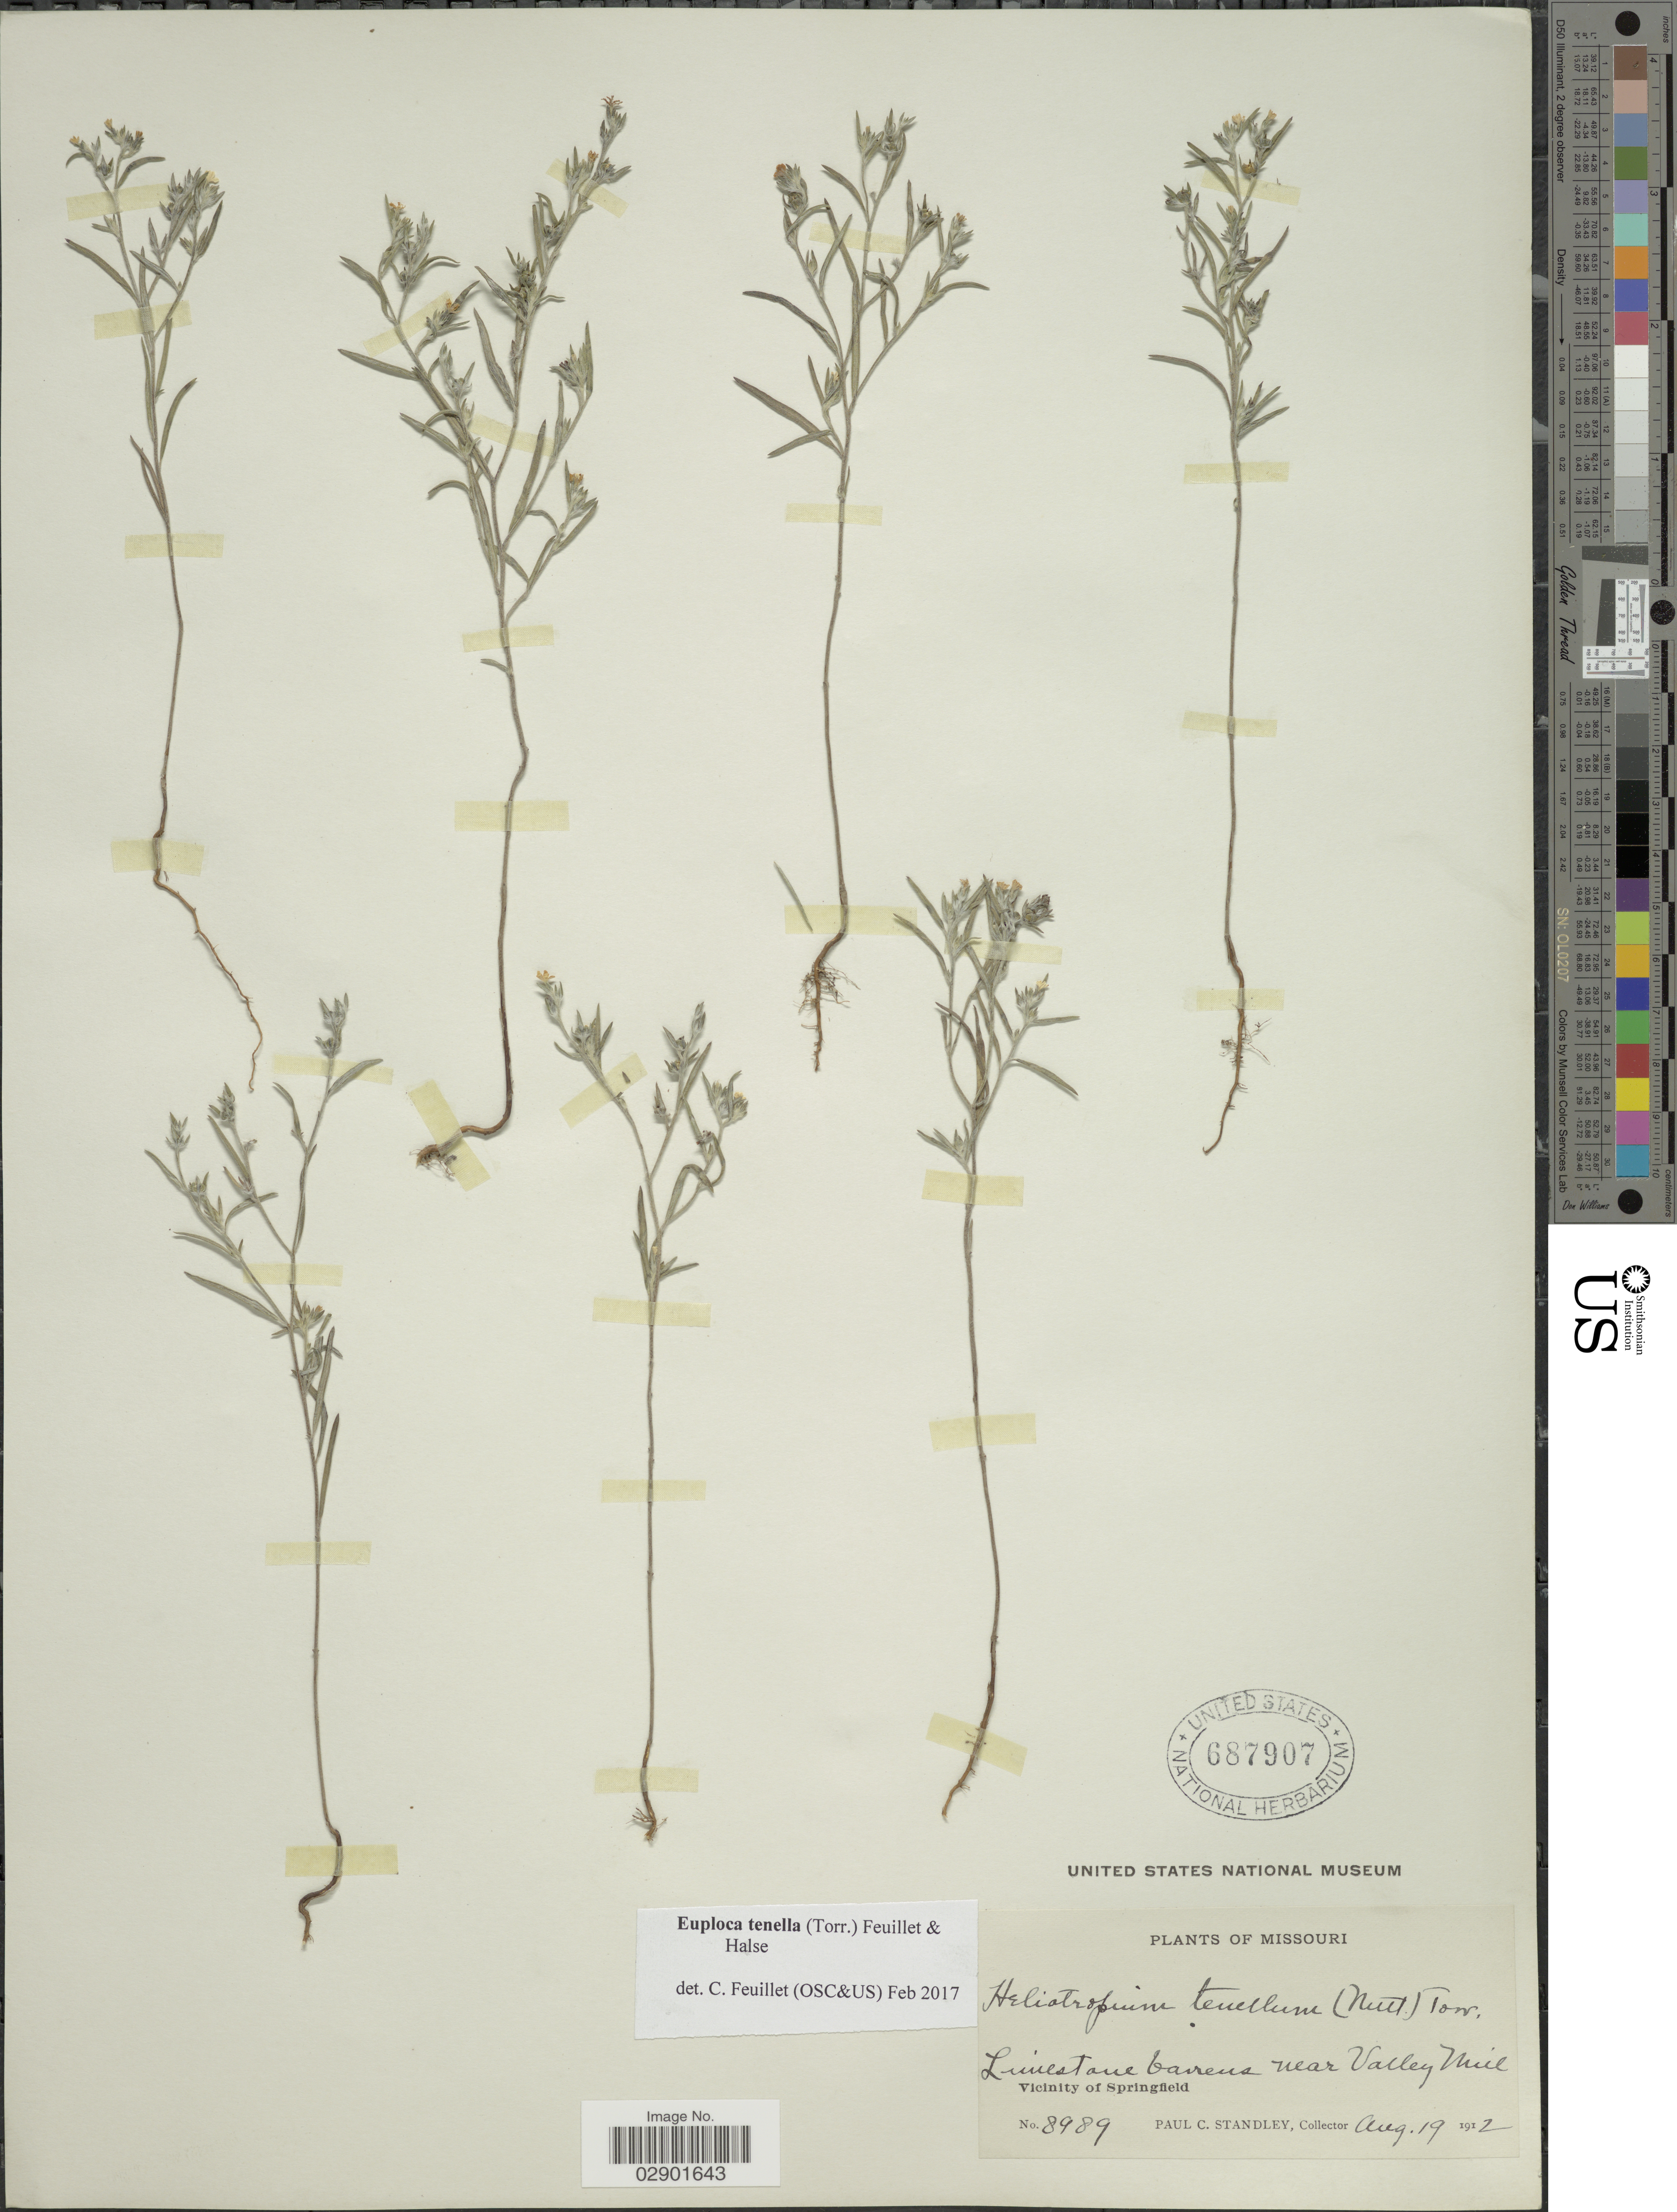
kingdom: Plantae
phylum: Tracheophyta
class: Magnoliopsida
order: Boraginales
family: Heliotropiaceae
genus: Euploca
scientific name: Euploca polyphylla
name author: (Lehm.) J.I.M. Melo & Semir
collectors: P. C. Standley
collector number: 8989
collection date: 1912-08-19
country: United States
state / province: Missouri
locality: Limestone barrens near Valley Mill. Vicinity of Springfield.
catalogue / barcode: US 687907